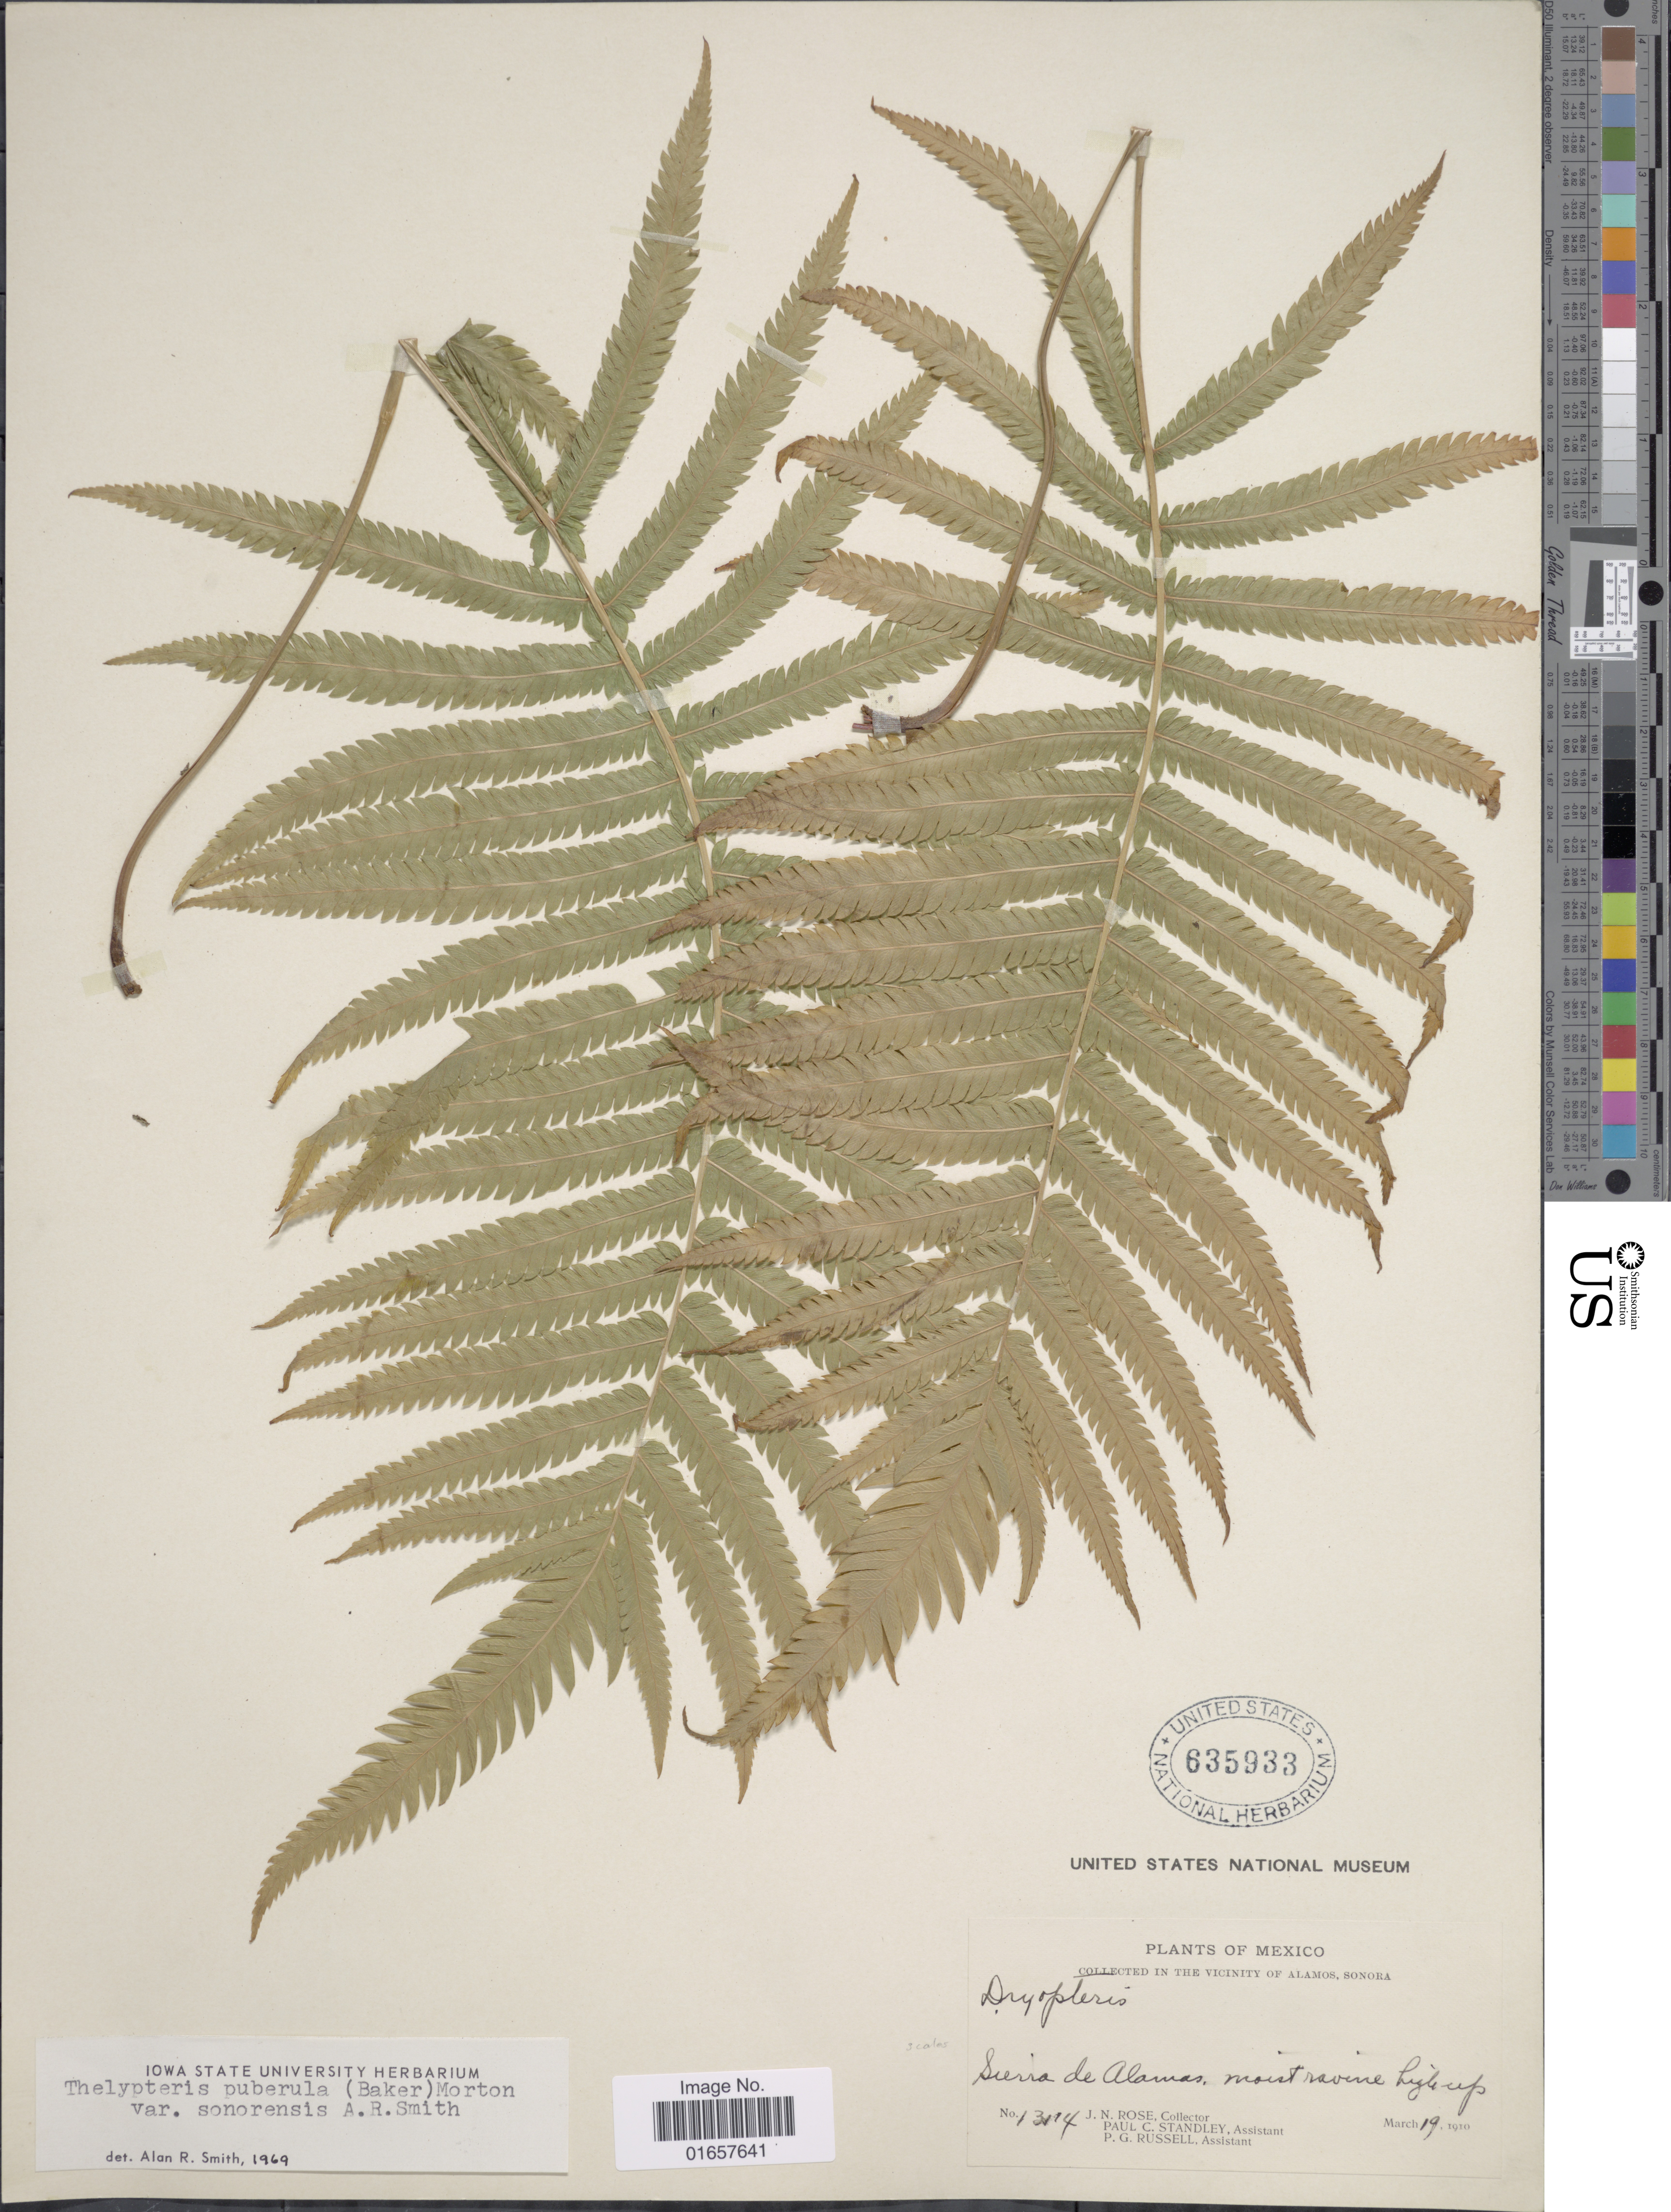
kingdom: Plantae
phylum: Tracheophyta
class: Polypodiopsida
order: Polypodiales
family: Thelypteridaceae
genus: Christella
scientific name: Christella puberula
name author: (Baker) Á. Löve & D. Löve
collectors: J. N. Rose, P. C. Standley & P. G. Russell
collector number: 1314*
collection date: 1910-03-19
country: Mexico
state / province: Sonora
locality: In the vicinity of Alamos, Sonora, Sierra de Alamos, moist ravine high up.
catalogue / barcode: US 635933